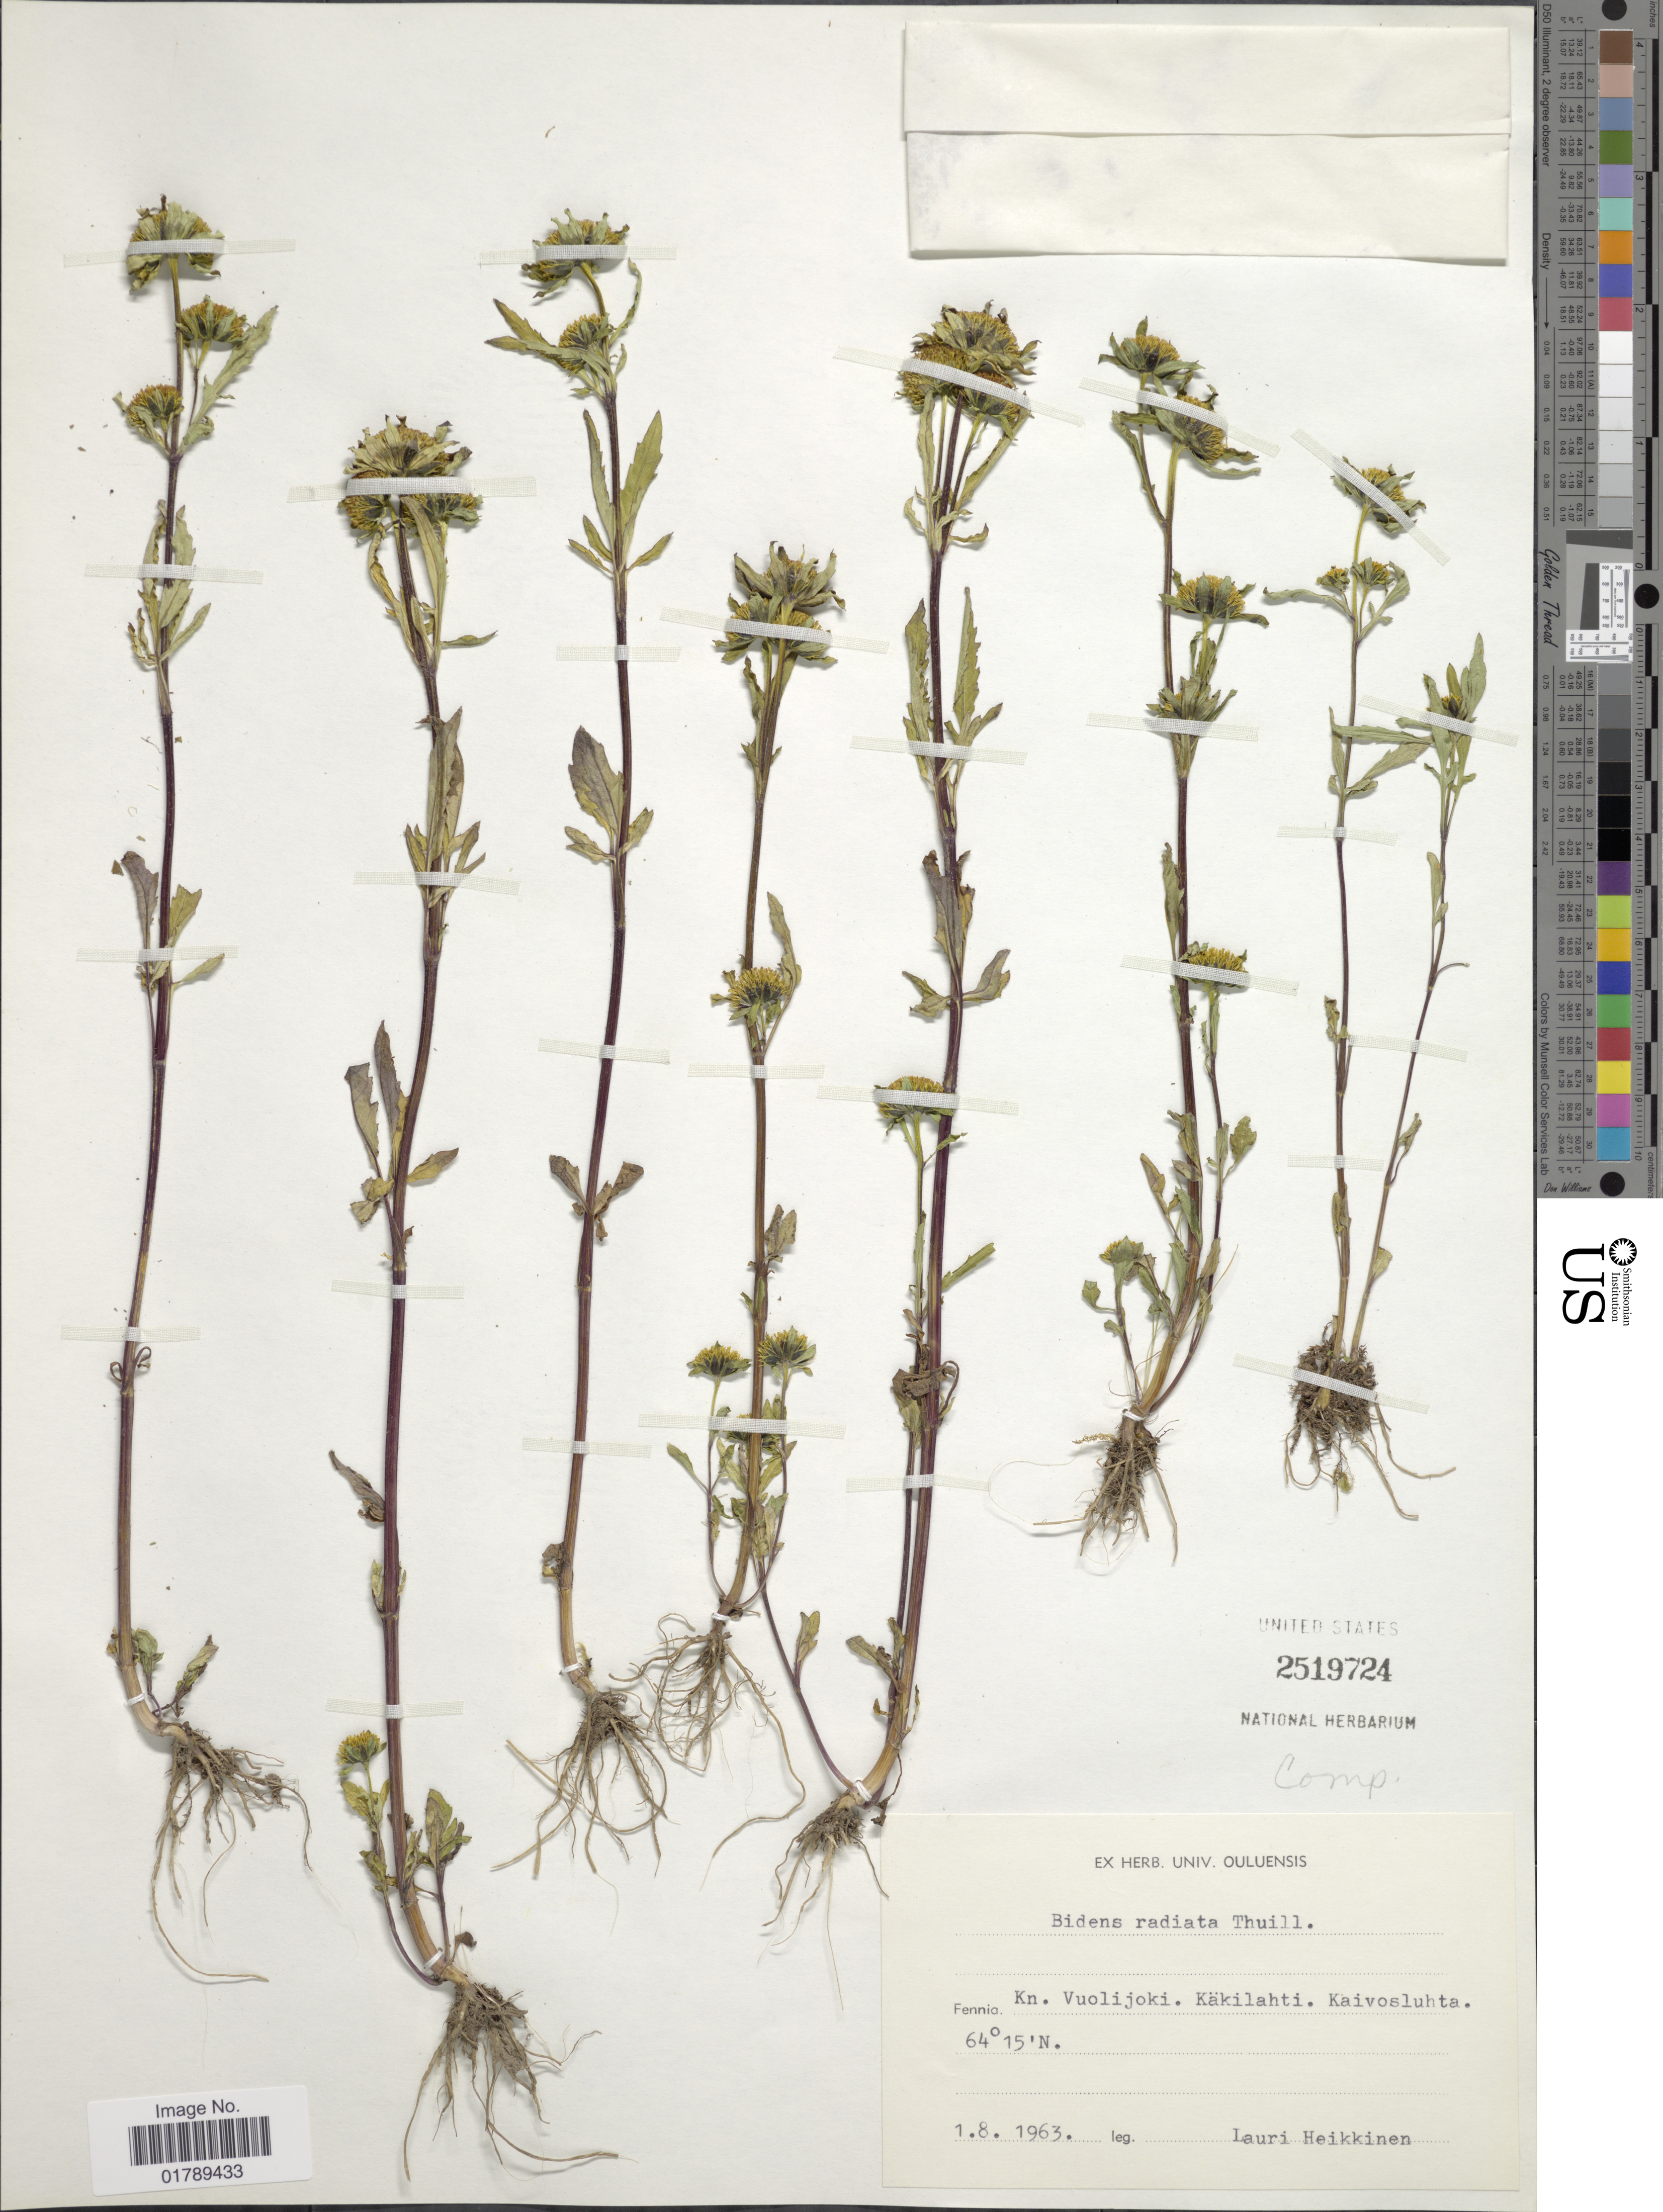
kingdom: Plantae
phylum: Tracheophyta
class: Magnoliopsida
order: Asterales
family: Asteraceae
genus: Bidens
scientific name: Bidens radiata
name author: Thuill.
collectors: L. Heikkinen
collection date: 1963-08-01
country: Finland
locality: Fennia: kn. Vuolijoki. Kakilahti. Kaivosluhta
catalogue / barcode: US 2519724